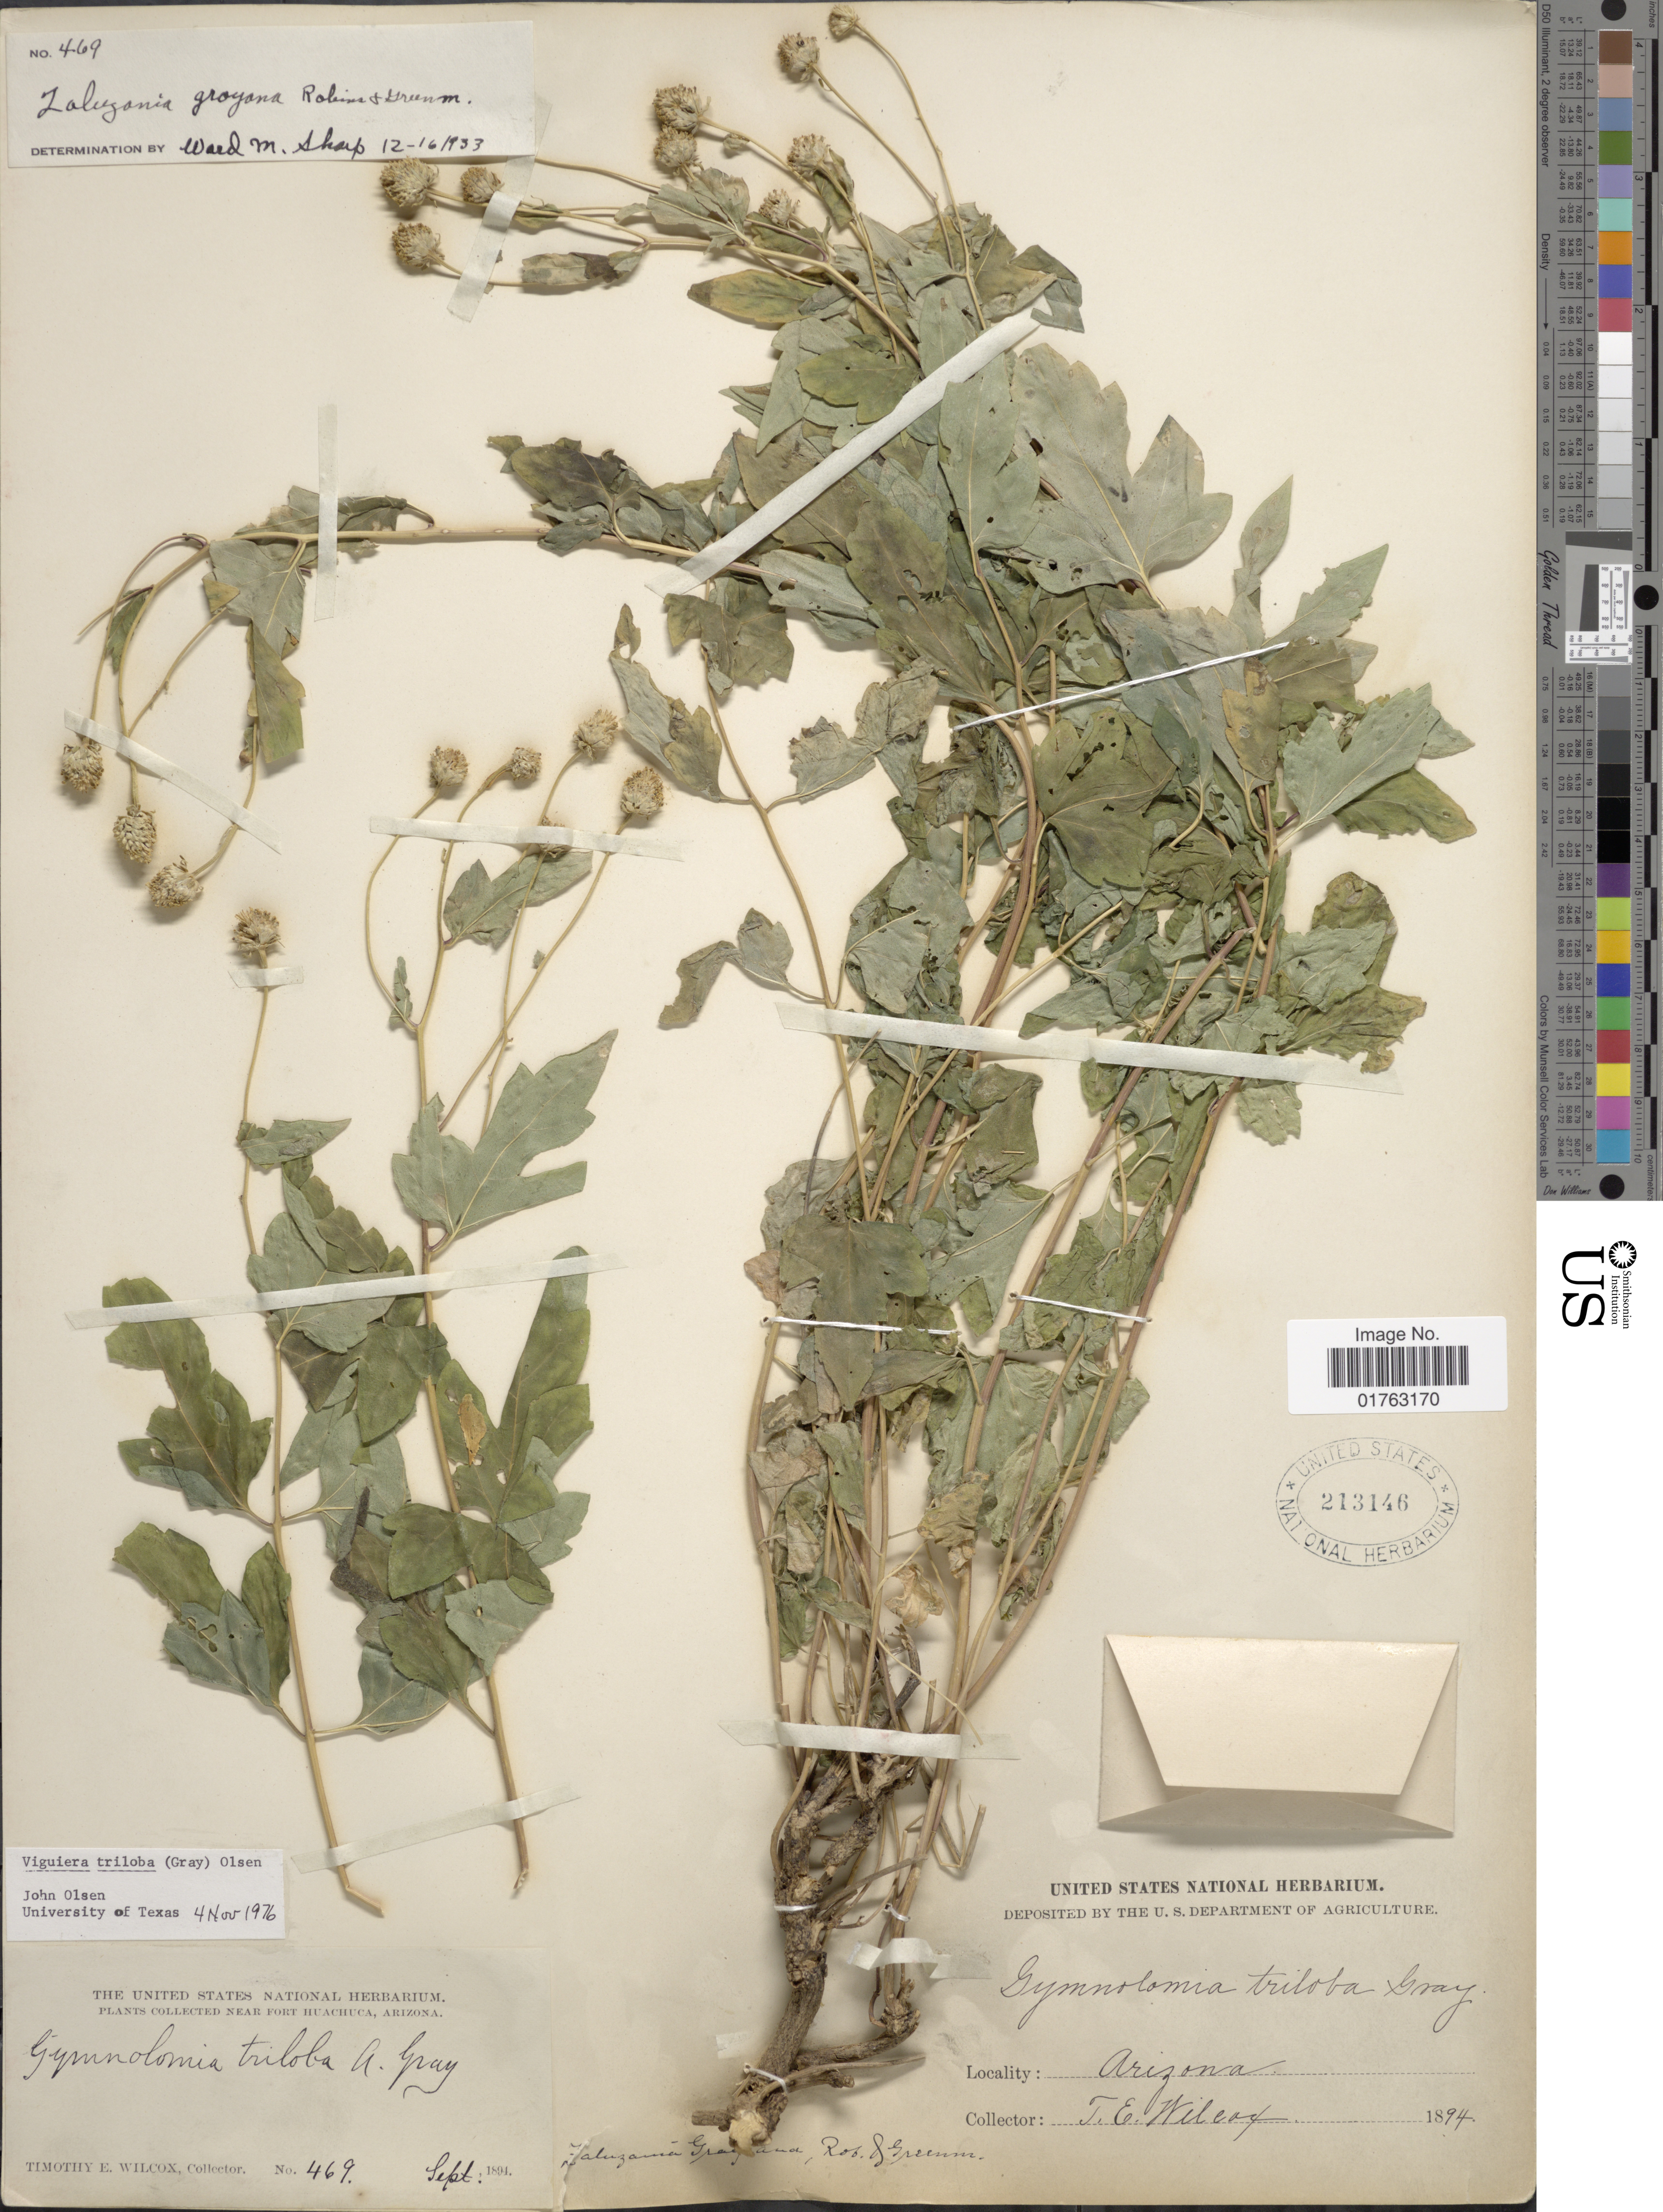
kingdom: Plantae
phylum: Tracheophyta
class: Magnoliopsida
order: Asterales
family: Asteraceae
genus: Zaluzania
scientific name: Zaluzania grayana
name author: B.L. Rob. & Greenm.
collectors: T. E. Wilcox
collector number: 469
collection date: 1894-09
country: United States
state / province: Arizona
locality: Near Fort Huachuca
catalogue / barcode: US 213146